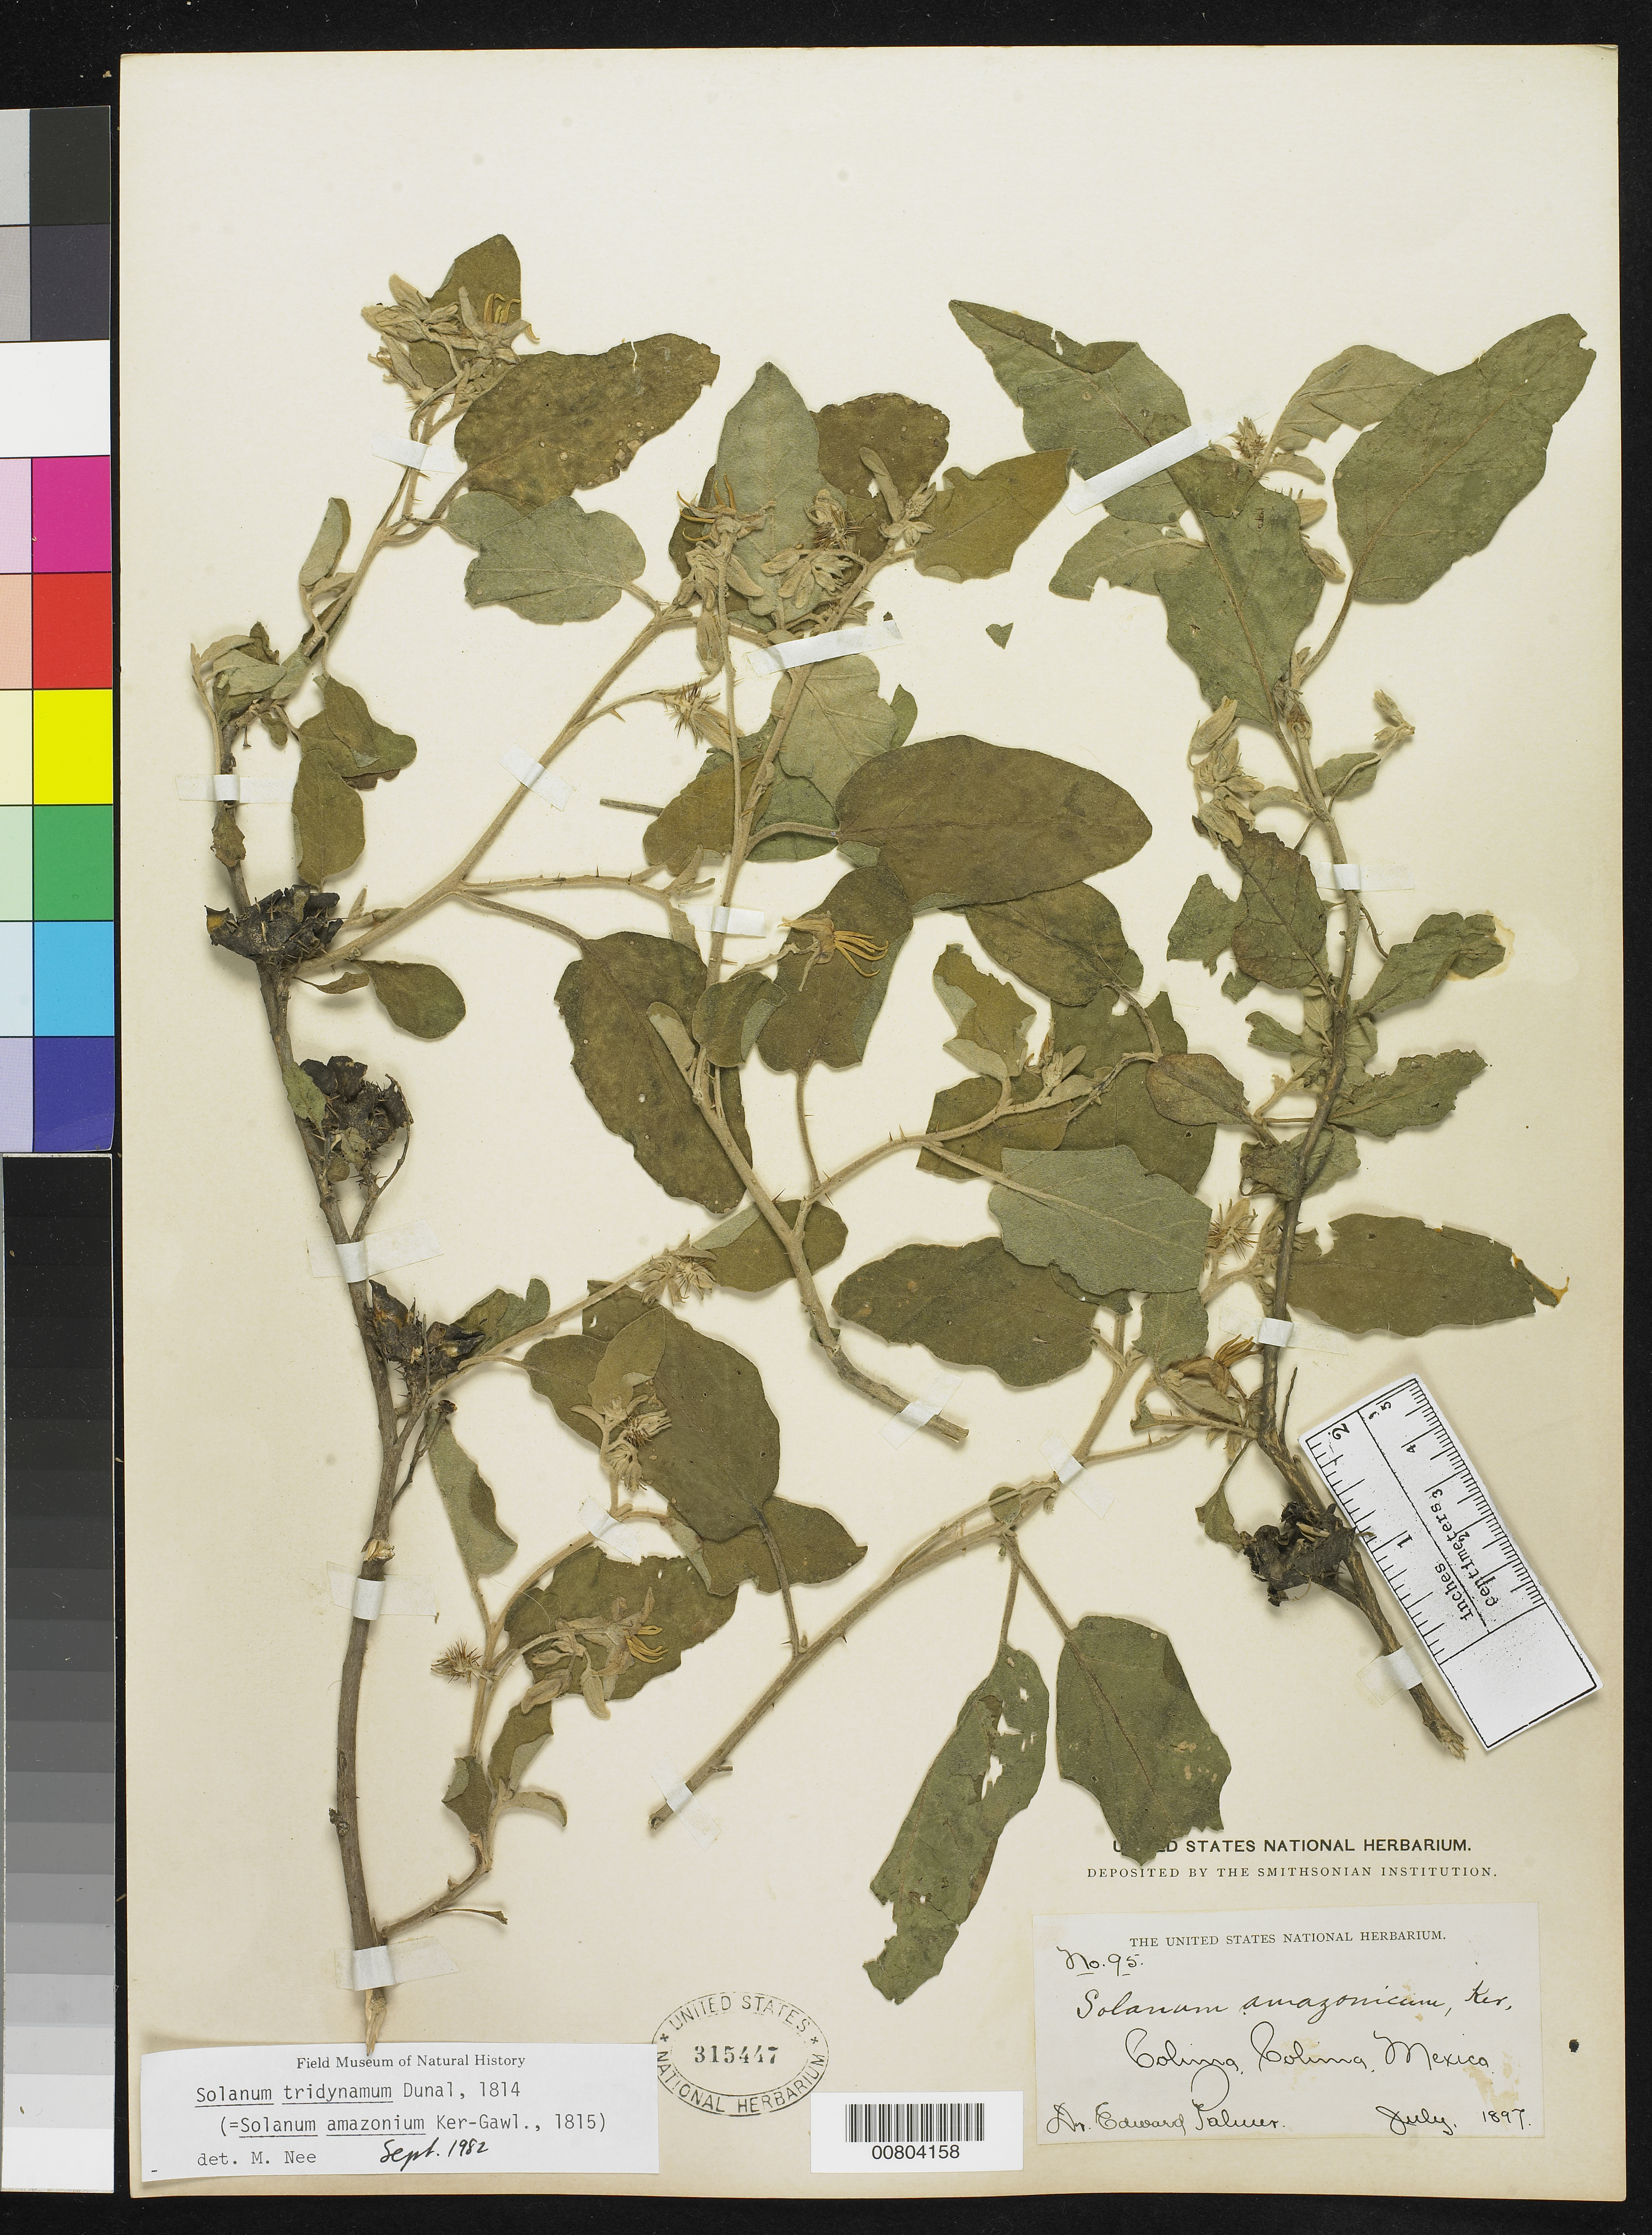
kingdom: Plantae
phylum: Tracheophyta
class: Magnoliopsida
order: Solanales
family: Solanaceae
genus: Solanum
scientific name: Solanum tridynamum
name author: Dunal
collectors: E. Palmer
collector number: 95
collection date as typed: Jul 1897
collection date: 1897-07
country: Mexico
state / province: Colima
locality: Colima, Colima.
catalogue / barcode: US 315447